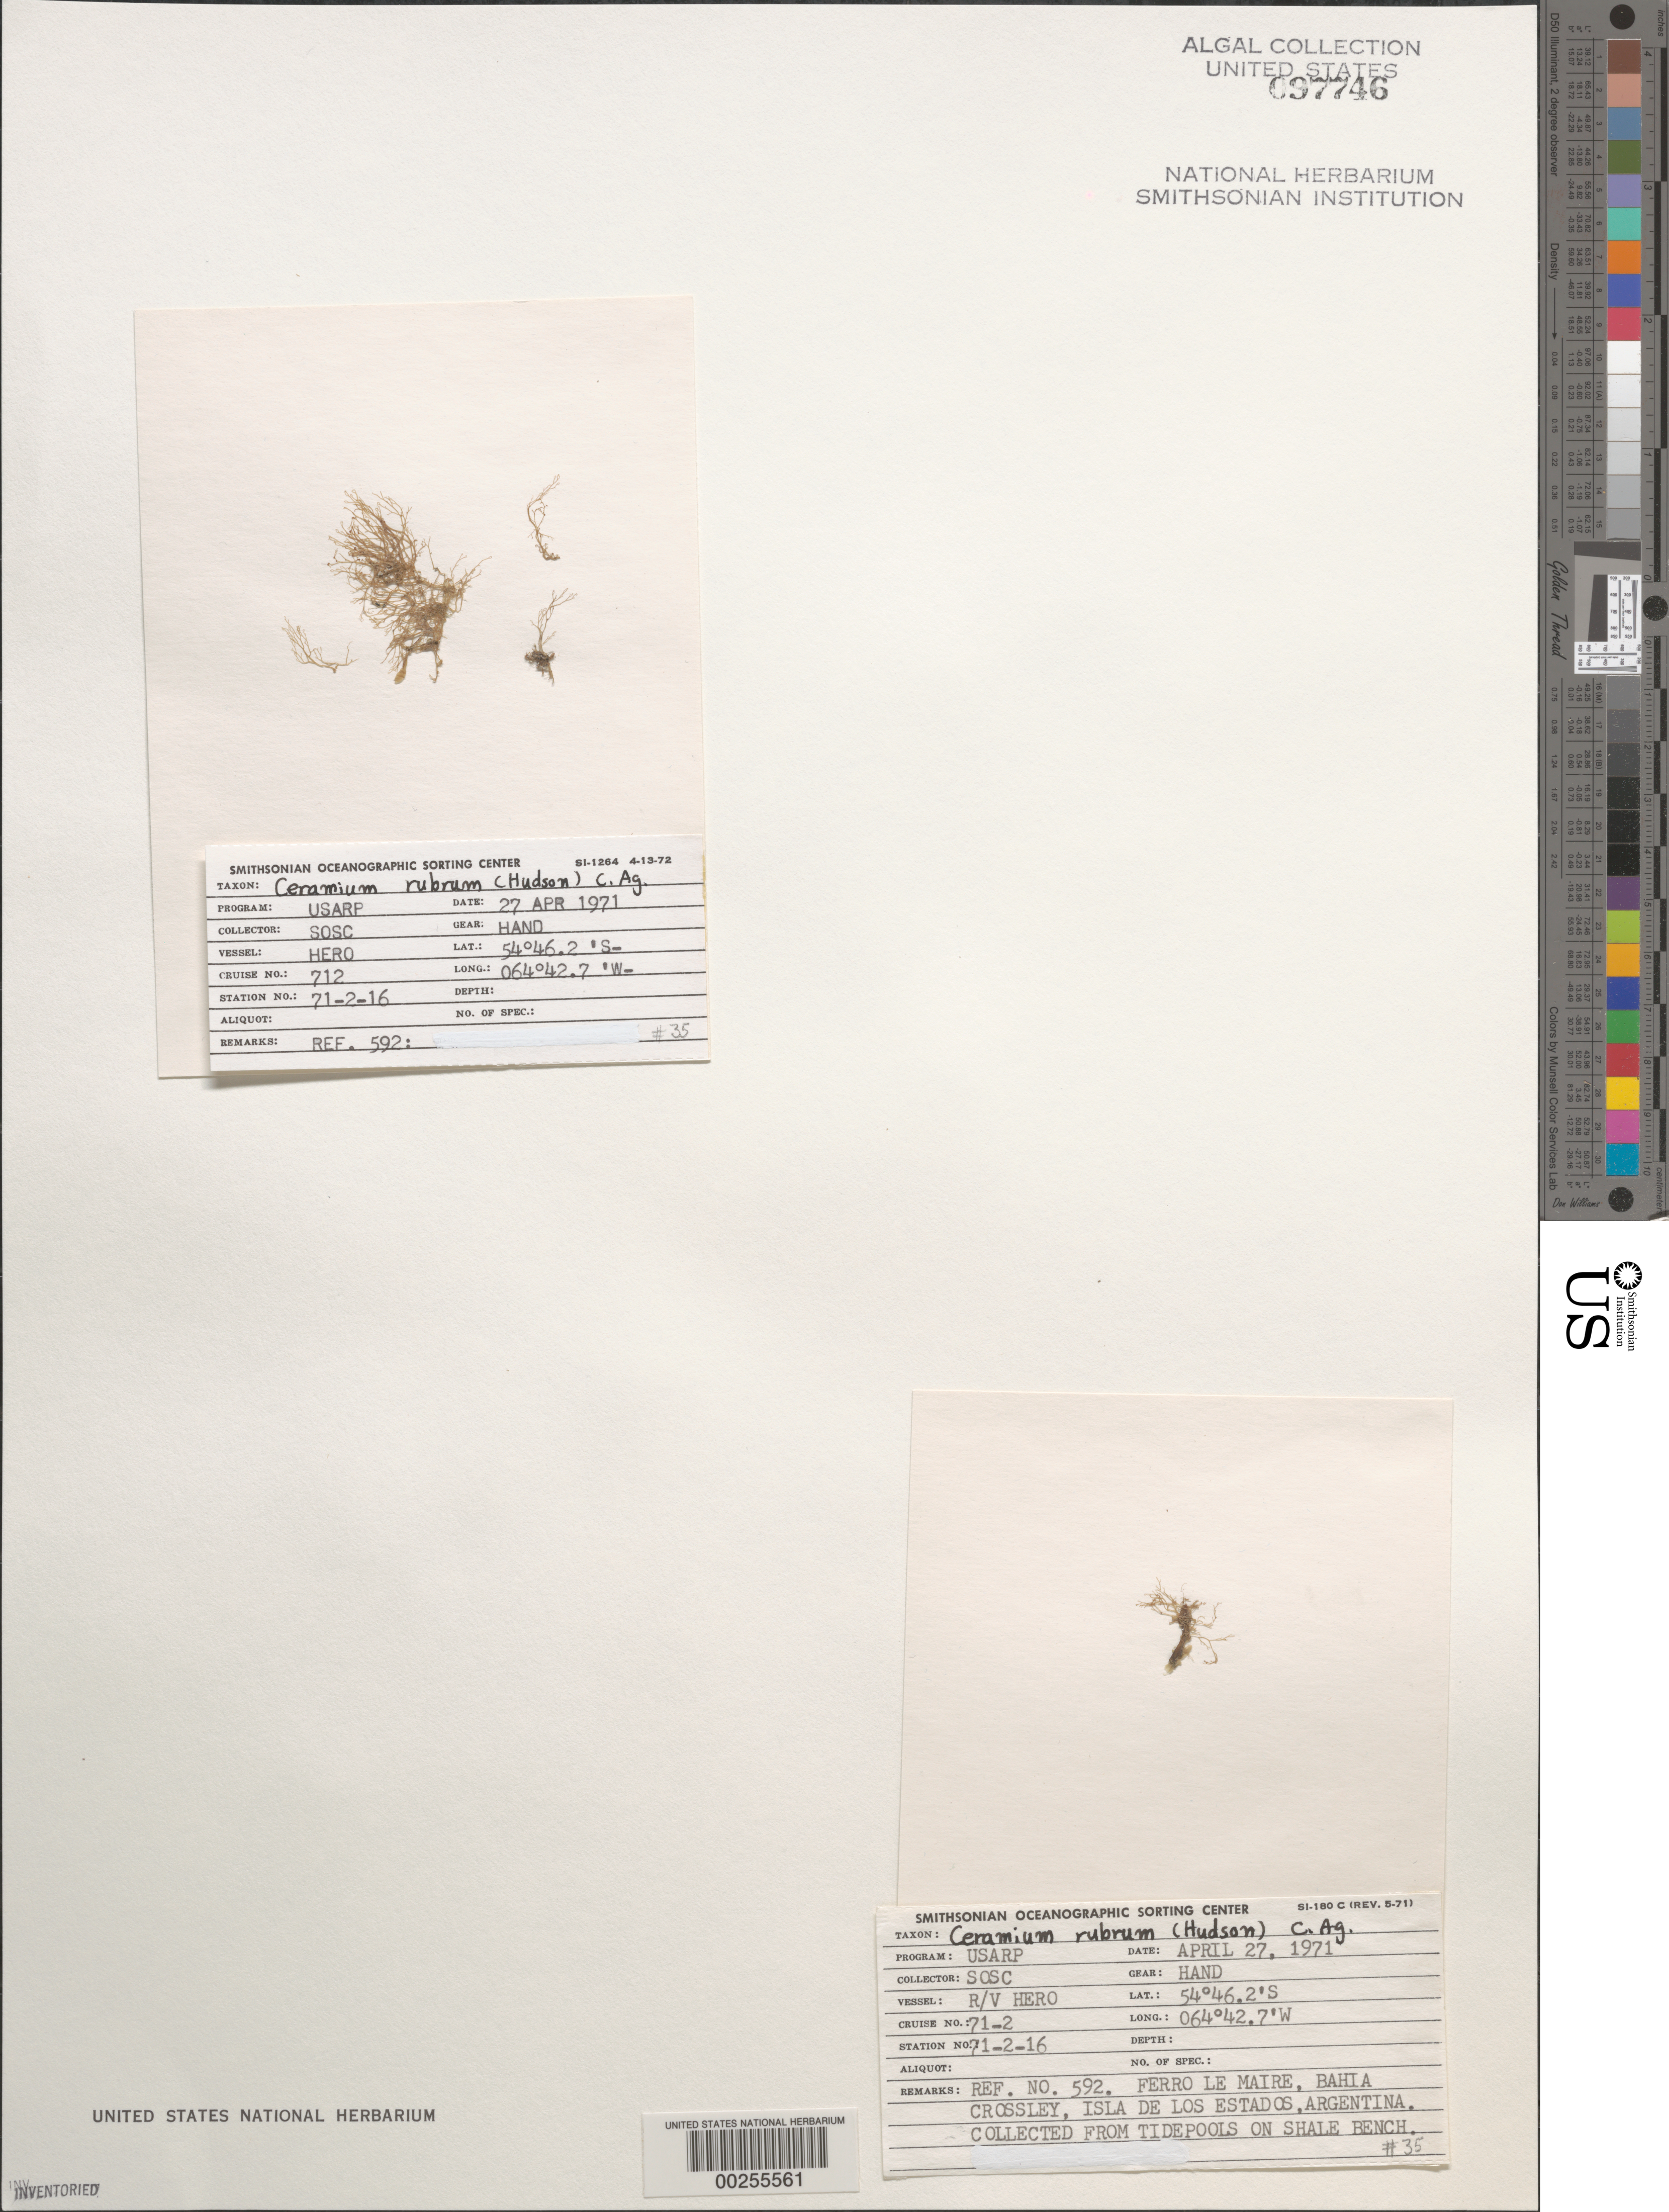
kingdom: Plantae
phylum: Rhodophyta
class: Florideophyceae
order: Ceramiales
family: Ceramiaceae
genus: Ceramium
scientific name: Ceramium rubrum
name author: C. Agardh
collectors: SOSC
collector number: Station 71-2-16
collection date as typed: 27 Apr 1971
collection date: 1971-04-27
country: Argentina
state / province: Tierra del Fuego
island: Isla de los Estados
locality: Ferro le Maire, Bahia Crossley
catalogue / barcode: US 97746